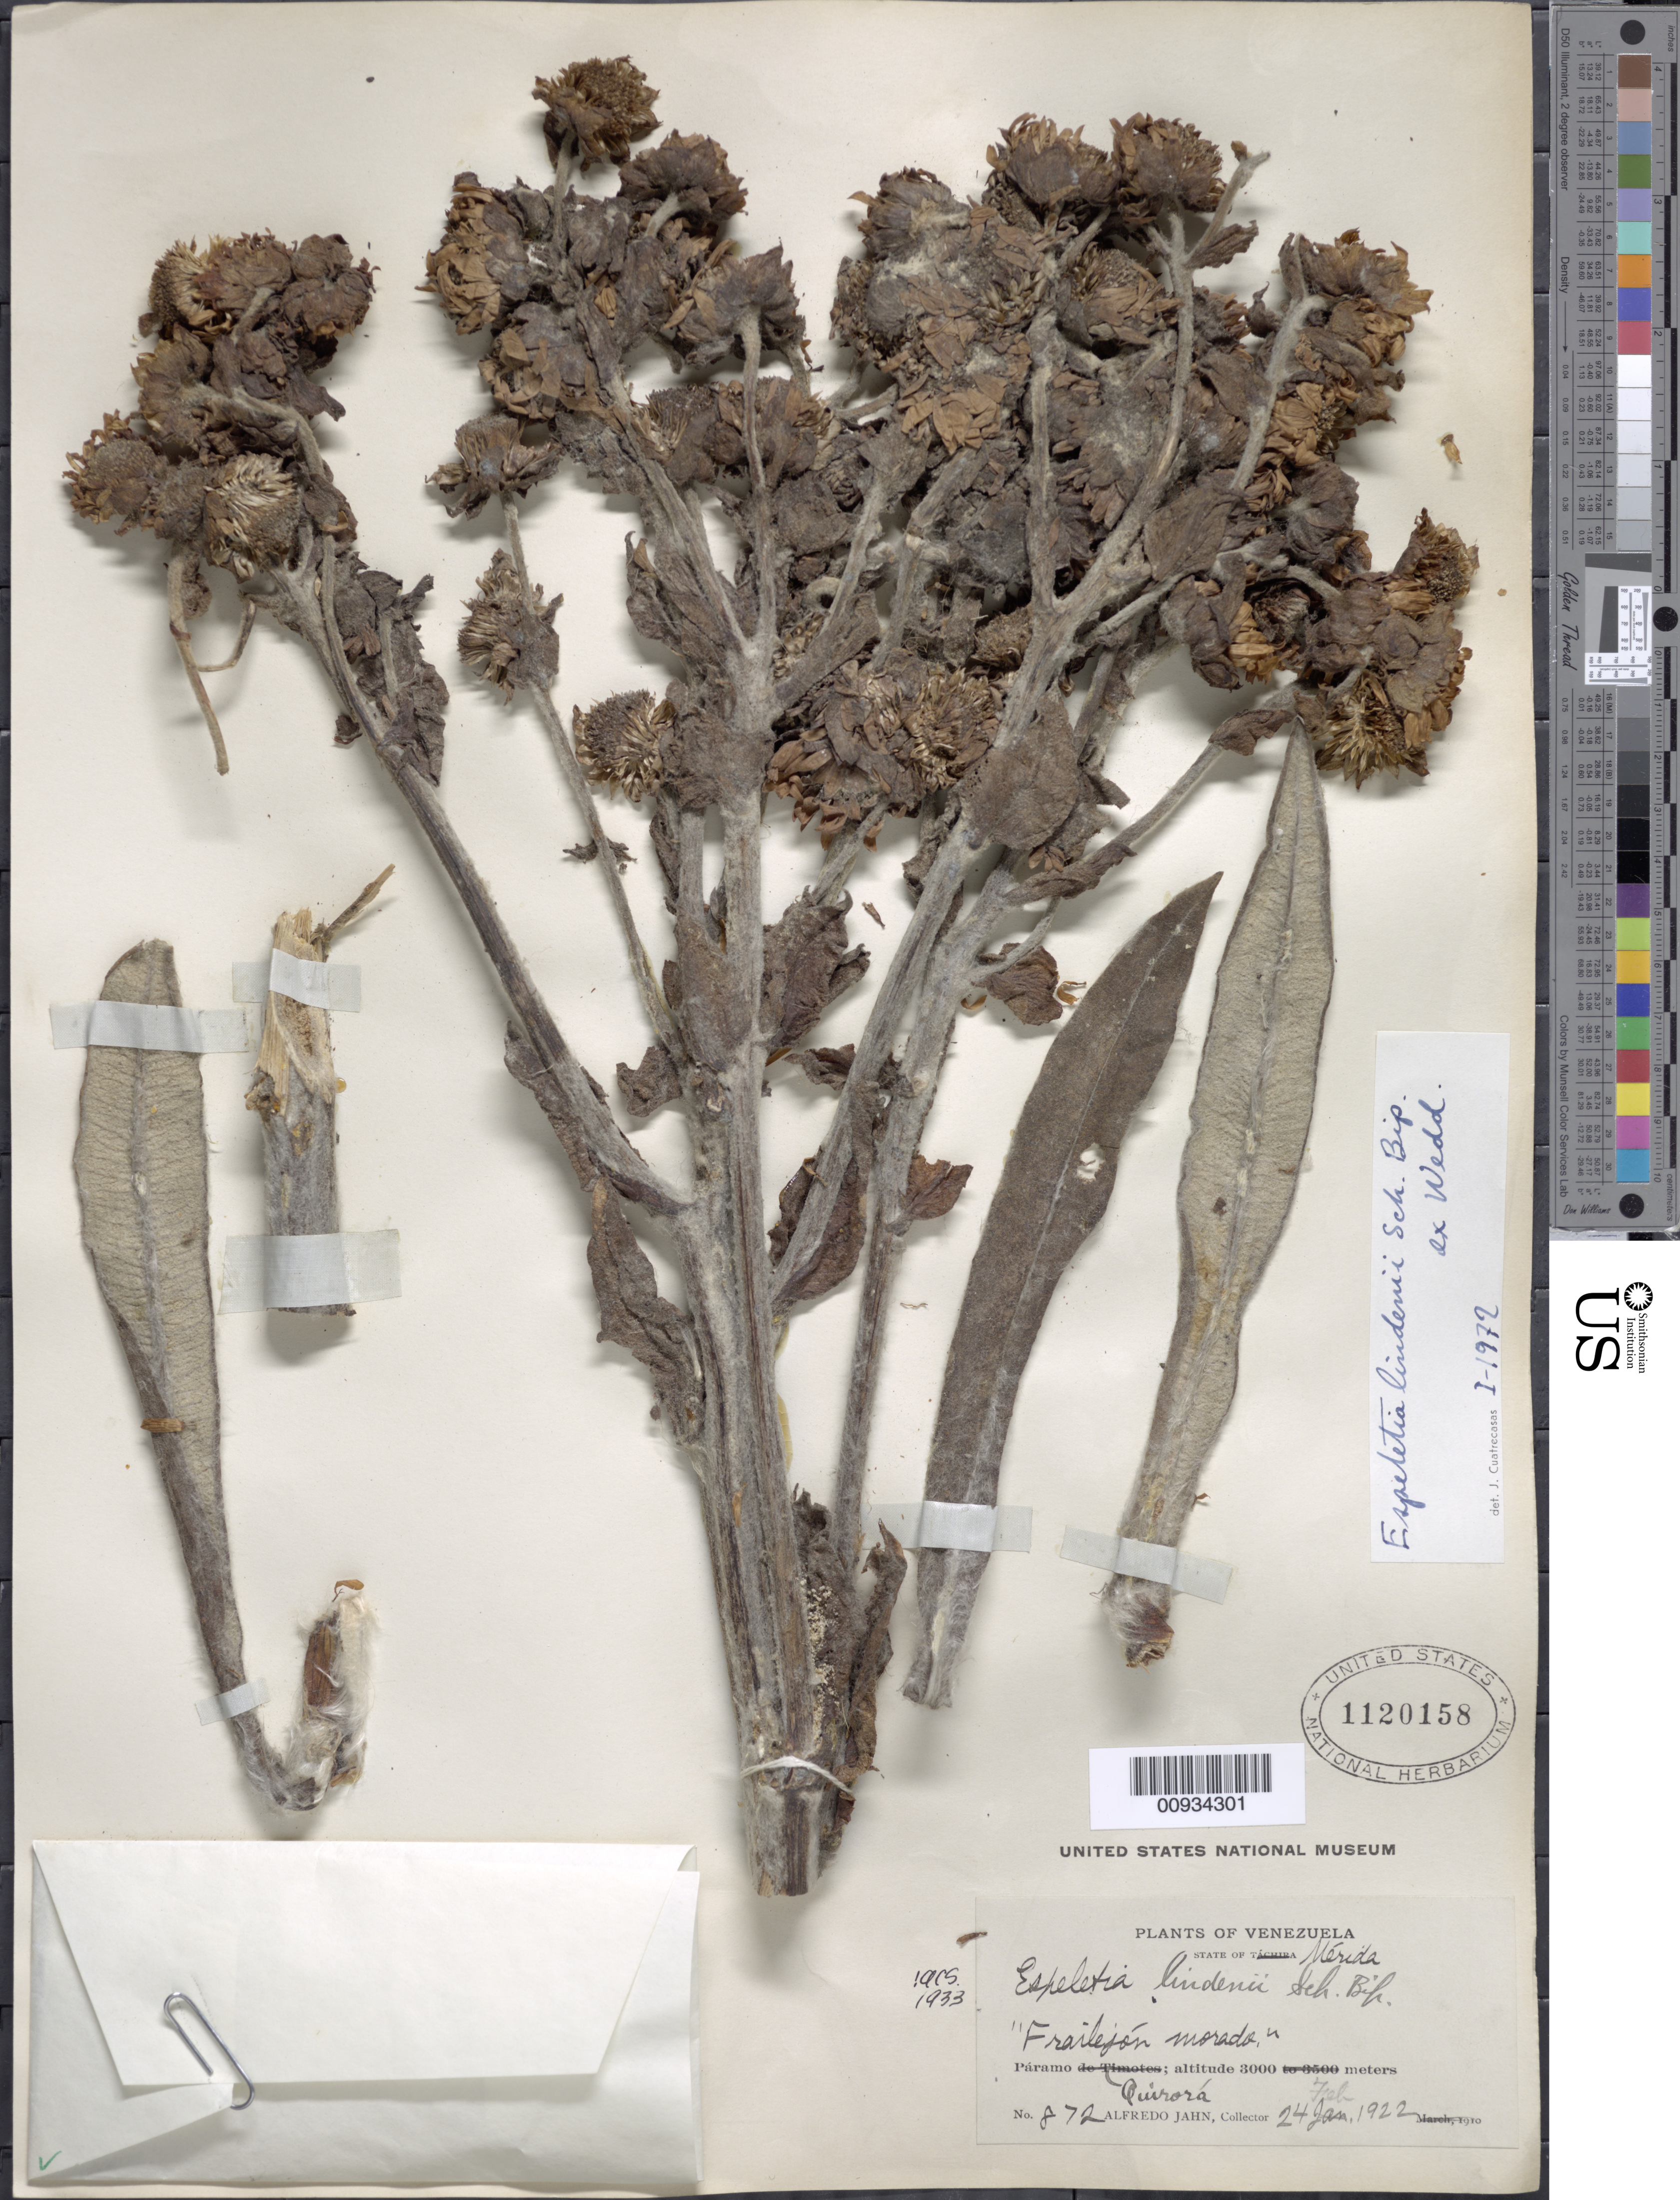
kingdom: Plantae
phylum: Tracheophyta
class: Magnoliopsida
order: Asterales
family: Asteraceae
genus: Ruilopezia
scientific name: Ruilopezia lindenii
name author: (Sch. Bip. ex Wedd.) Cuatrec.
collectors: A. Jahn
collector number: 872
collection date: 1922-01-24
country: Venezuela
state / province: Mérida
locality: Páramo de Quirorá.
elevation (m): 3000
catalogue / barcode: US 1120158